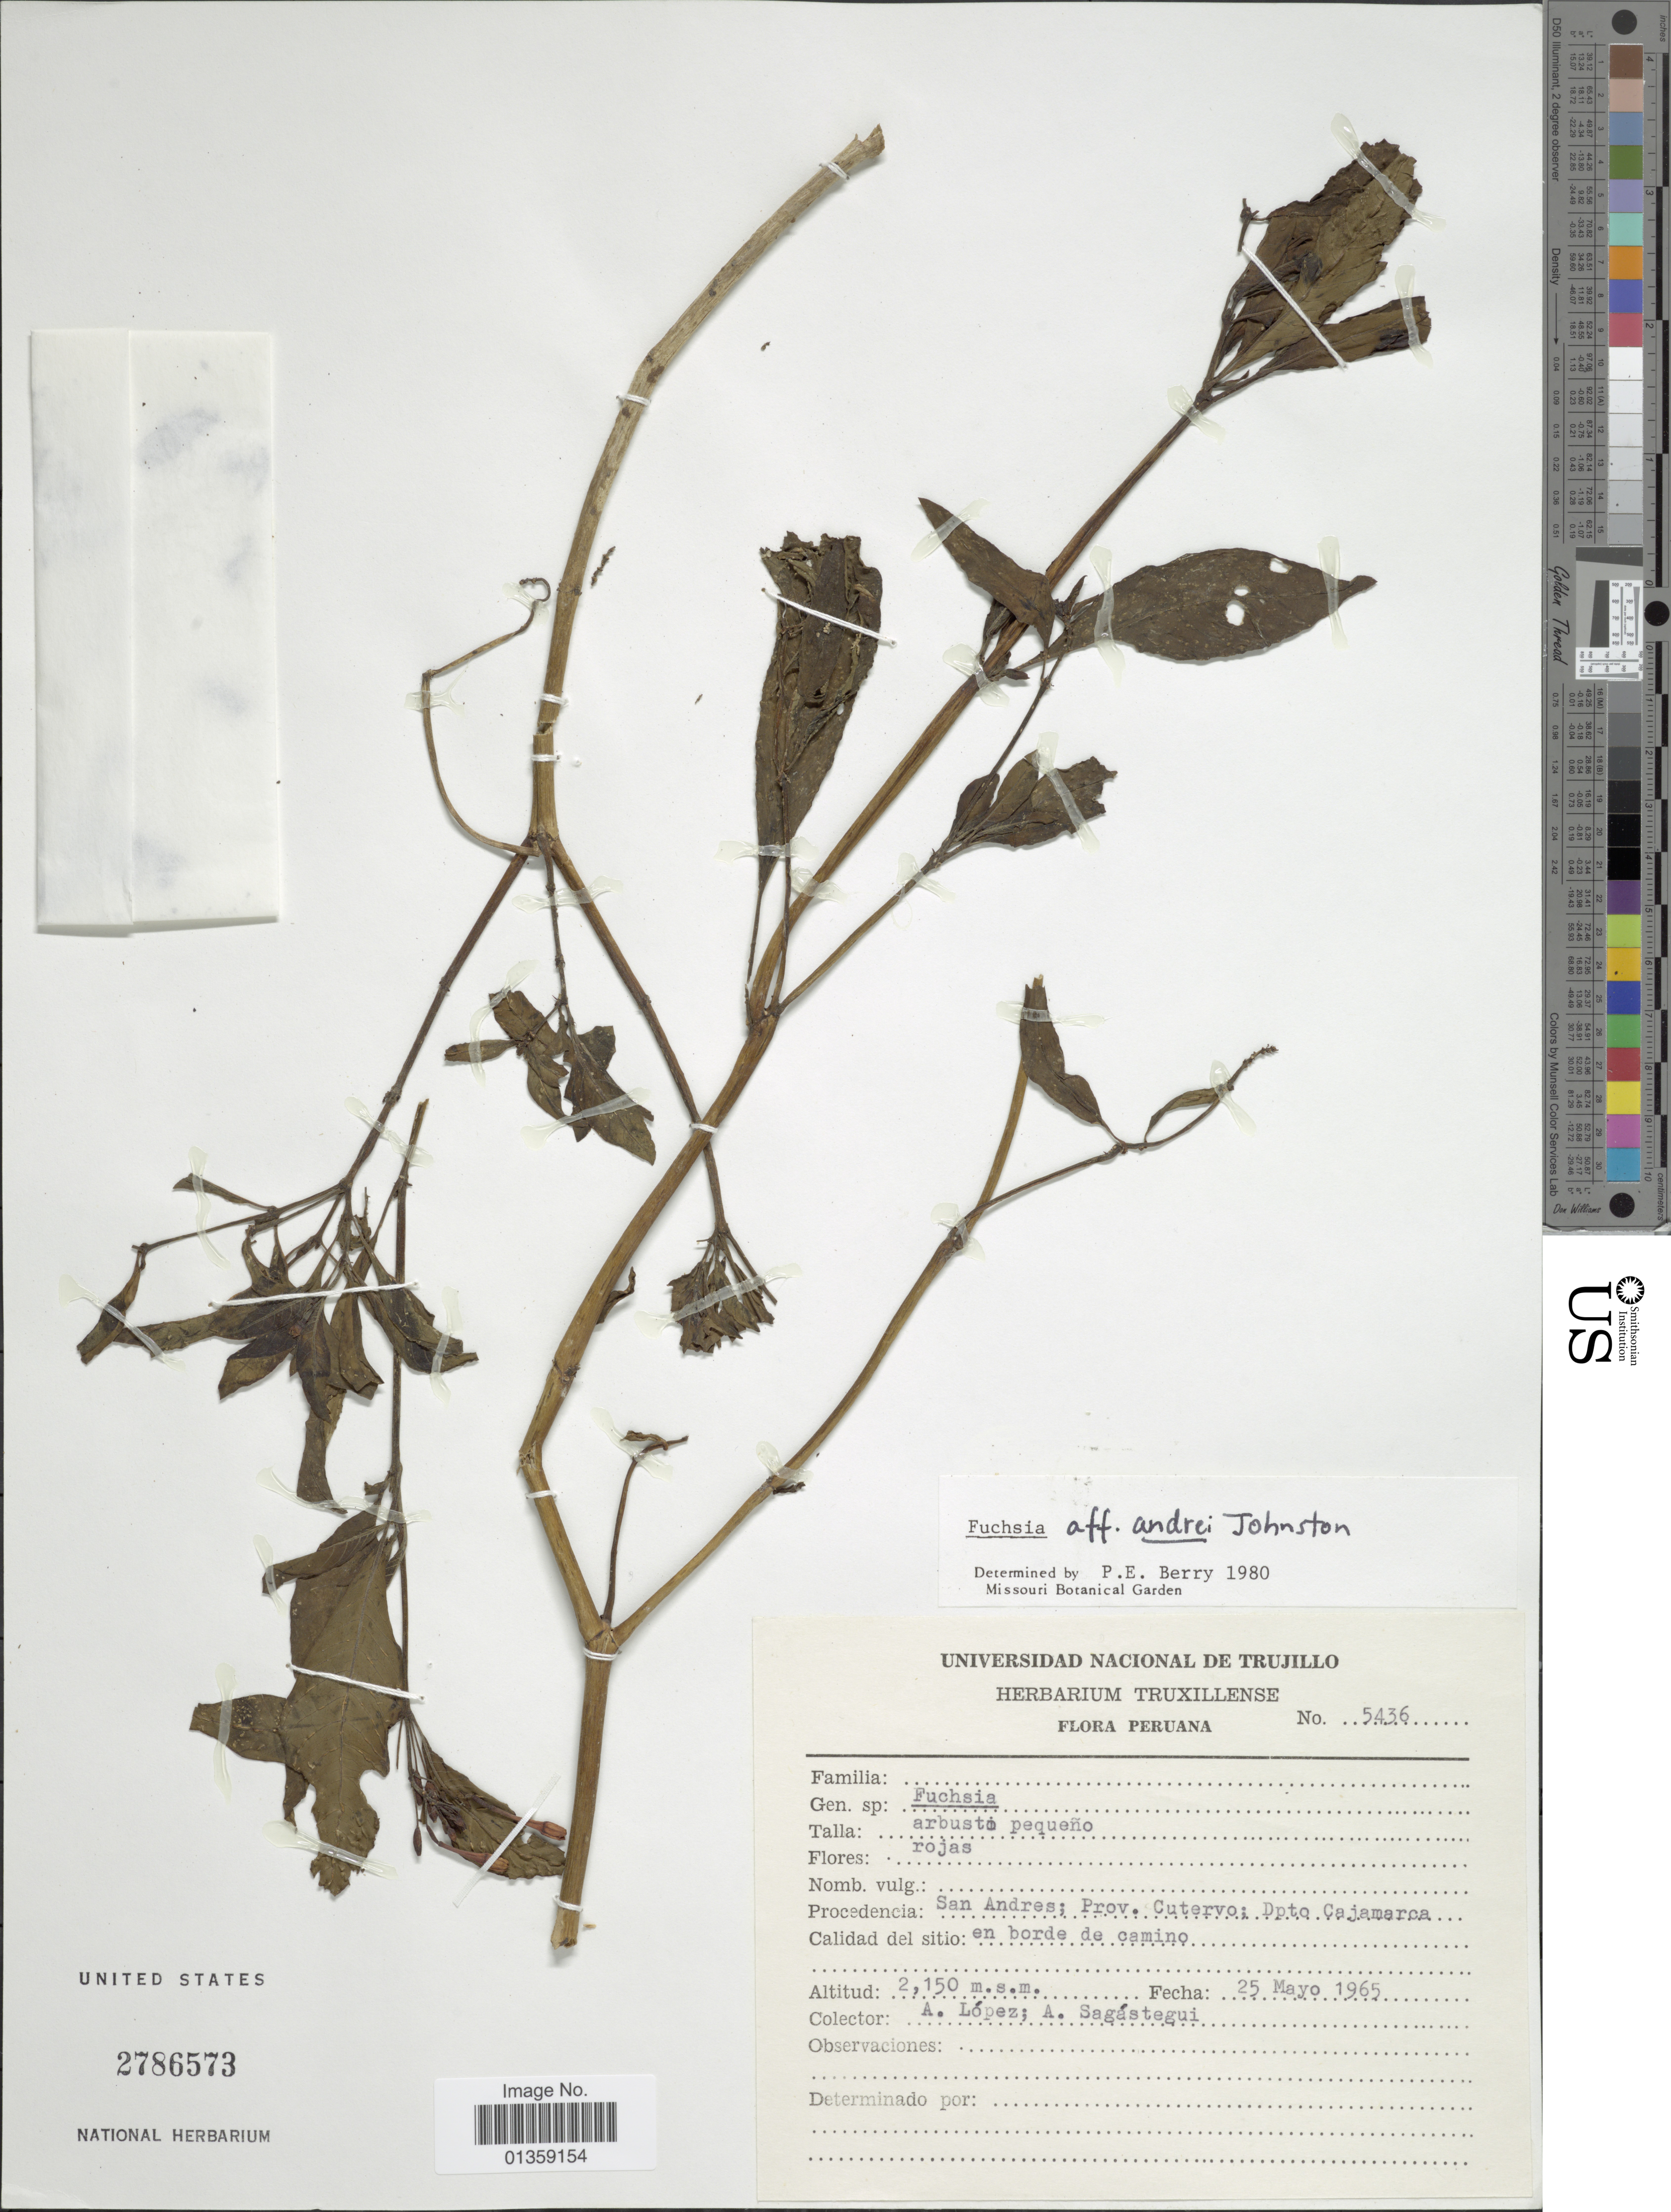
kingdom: Plantae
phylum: Tracheophyta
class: Magnoliopsida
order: Myrtales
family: Onagraceae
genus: Fuchsia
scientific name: Fuchsia andrei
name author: I.M. Johnst.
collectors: A. López & A. Sagástegui A.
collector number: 5436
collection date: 1965-05-25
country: Peru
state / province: Cajamarca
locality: San Andres; Prov. Cutervo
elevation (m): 2150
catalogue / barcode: US 2786573